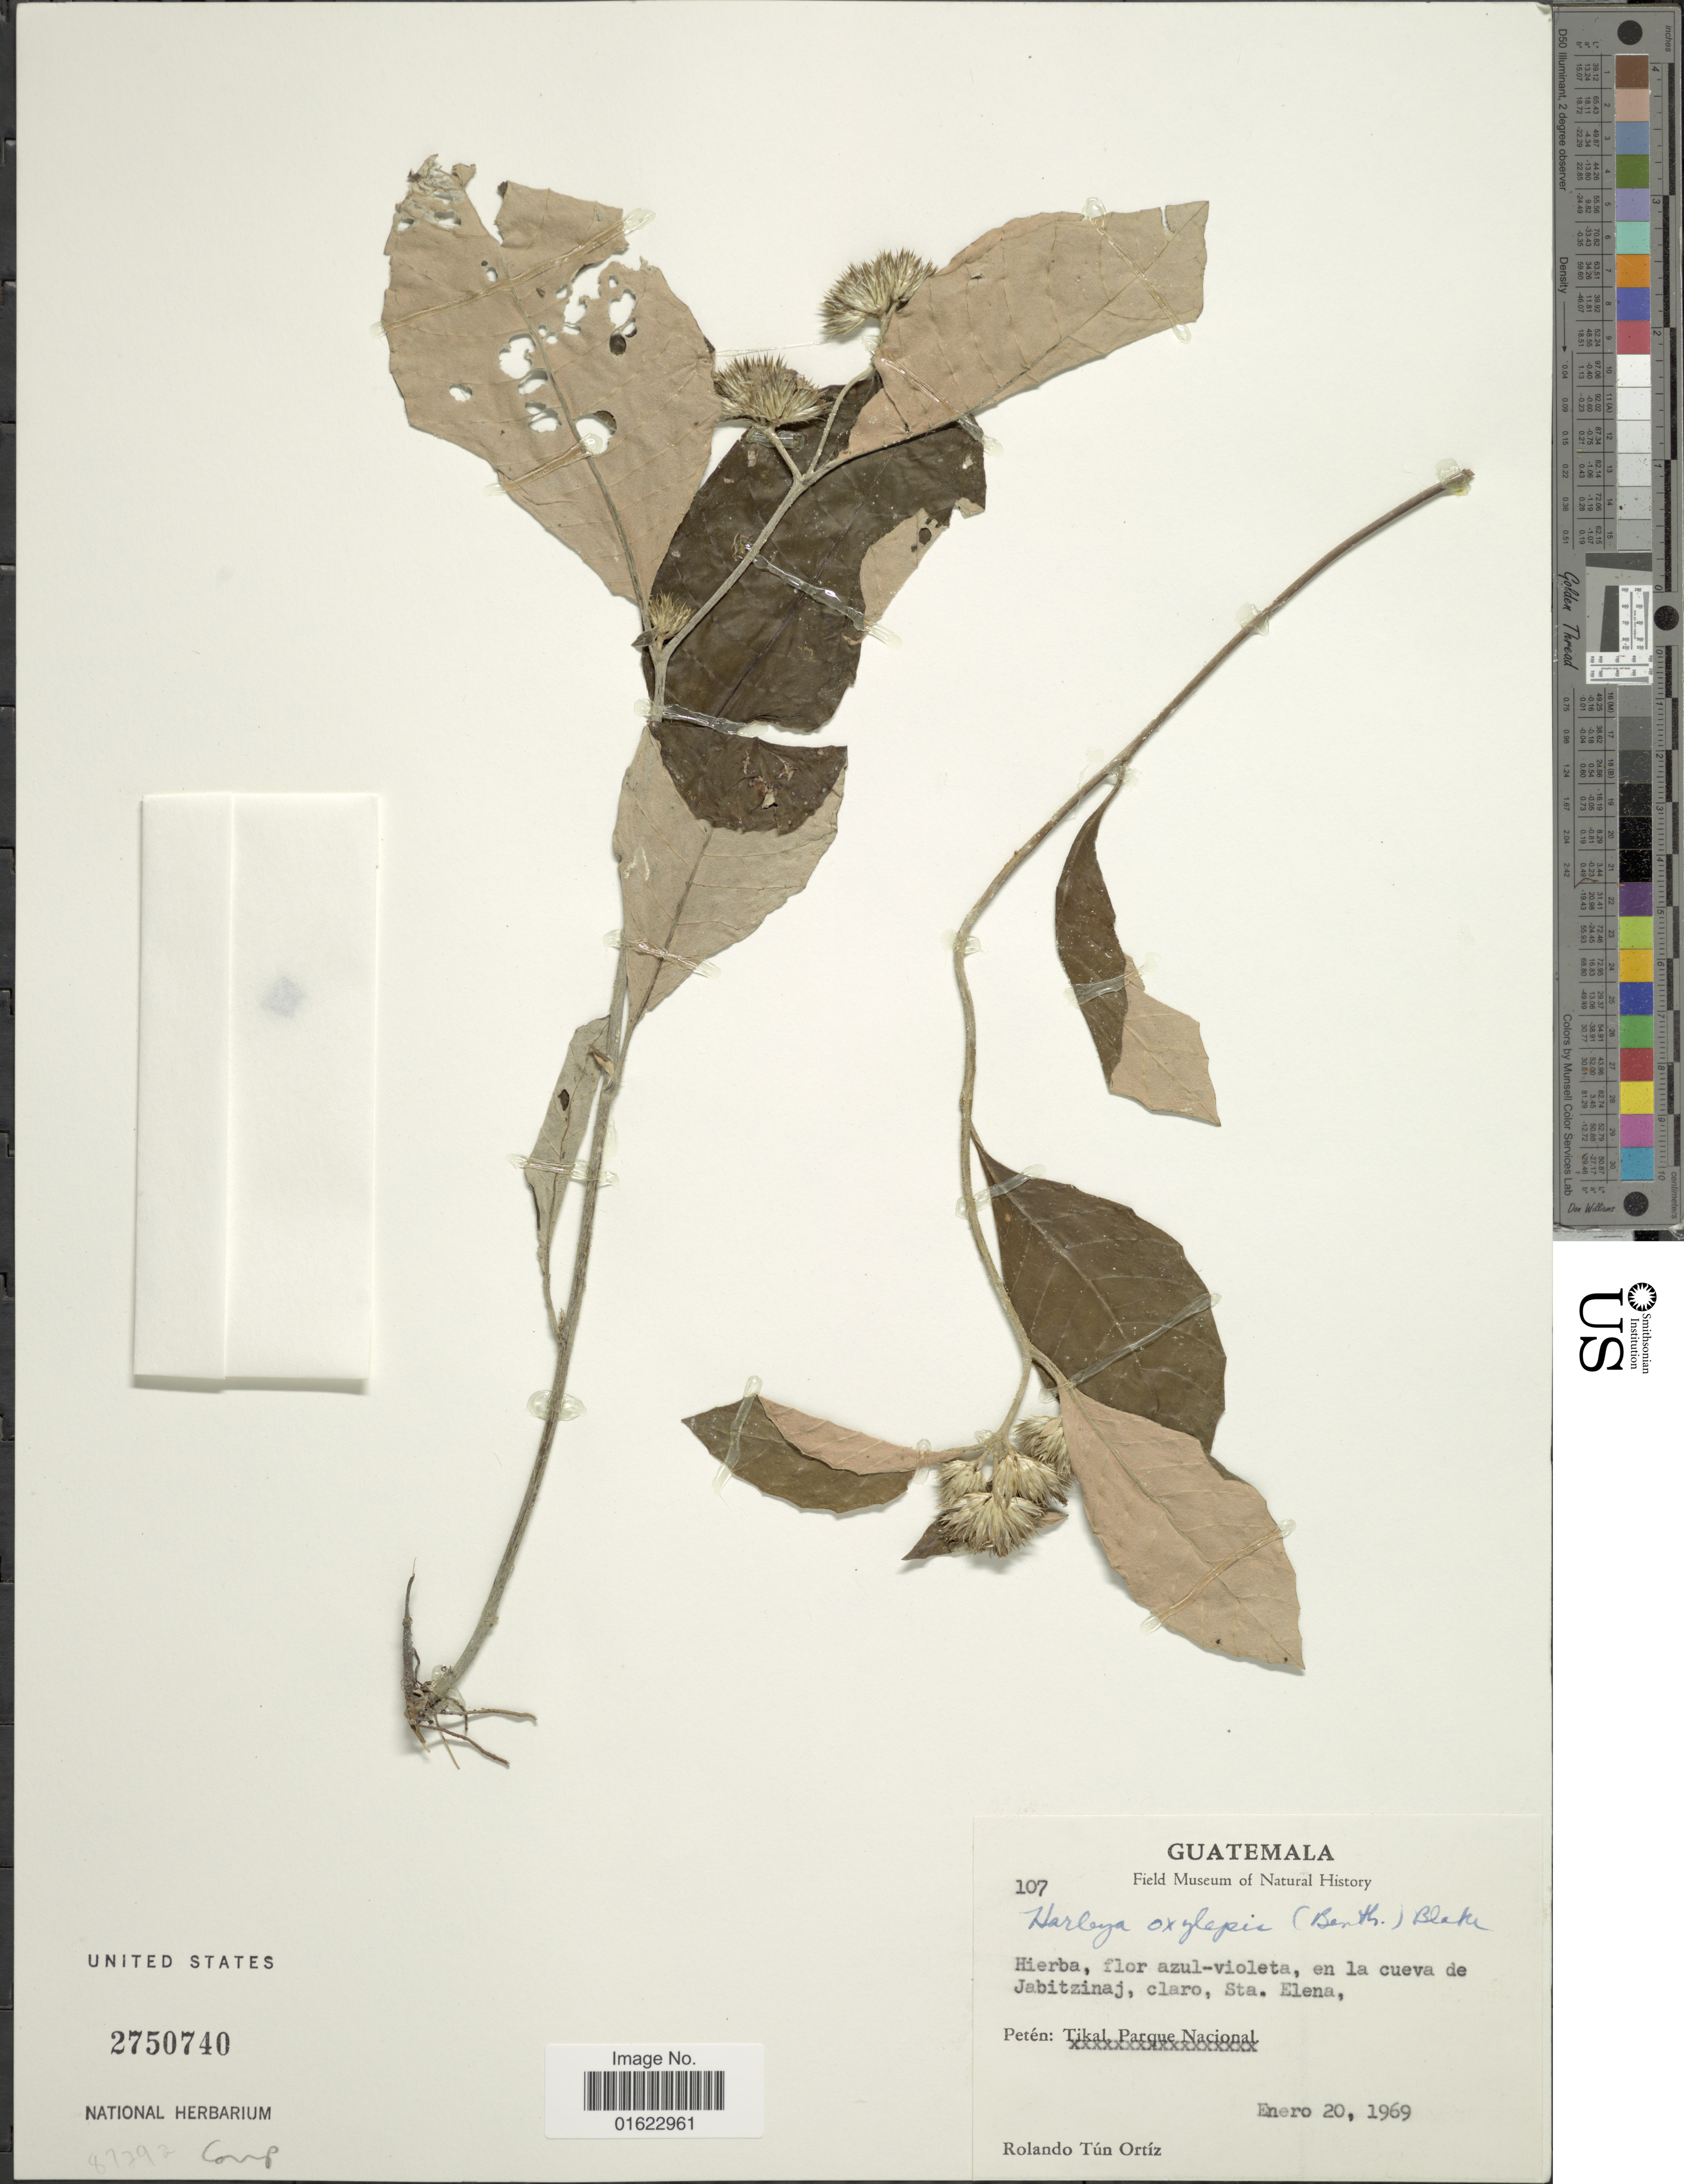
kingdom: Plantae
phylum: Tracheophyta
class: Magnoliopsida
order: Asterales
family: Asteraceae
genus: Harleya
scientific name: Harleya oxylepis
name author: (Benth.) S.F. Blake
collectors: R. Tún Ortíz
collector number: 107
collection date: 1969-01-20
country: Guatemala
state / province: El Petén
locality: Guatemala. Peten: Tikal Parque Nacional. en la cueva de Jabitzinaj, claro, Sta. Elena.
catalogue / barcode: US 2750740